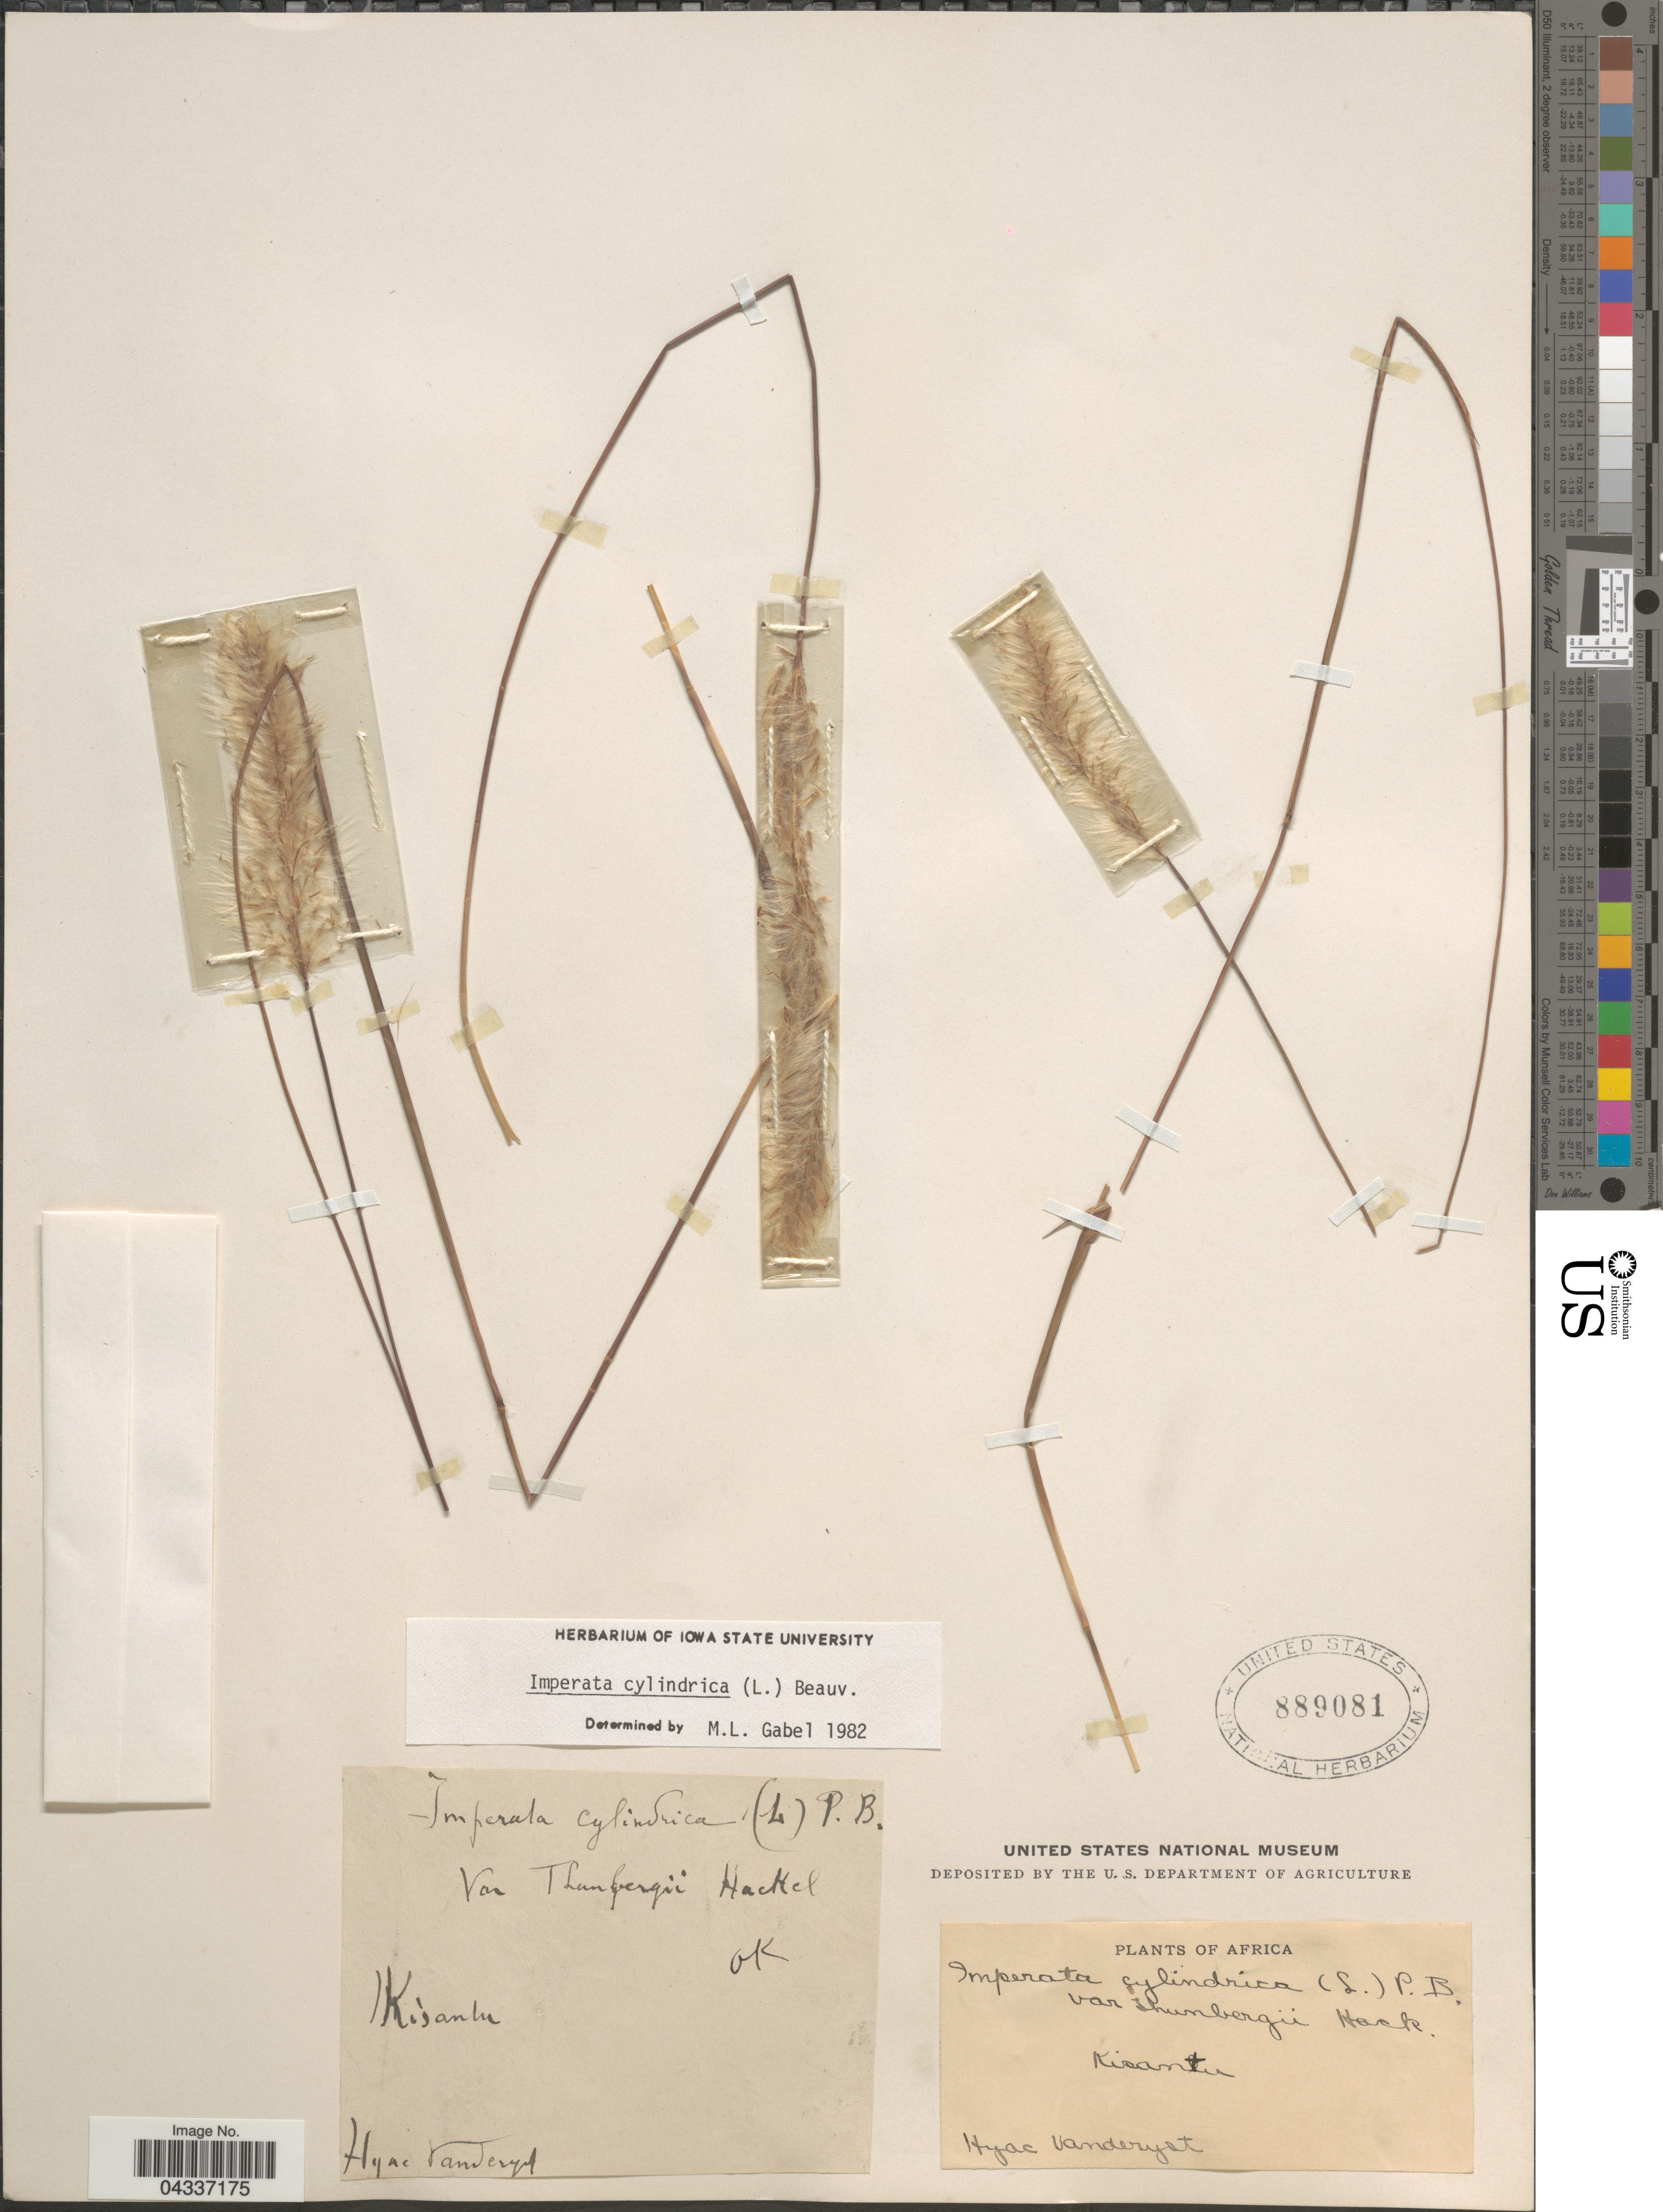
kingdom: Plantae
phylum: Tracheophyta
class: Liliopsida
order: Poales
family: Poaceae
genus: Imperata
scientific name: Imperata cylindrica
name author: (L.) P. Beauv.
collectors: H. J. R. Vanderyst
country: Congo, Democratic Republic of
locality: Kisantu.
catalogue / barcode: US 889081